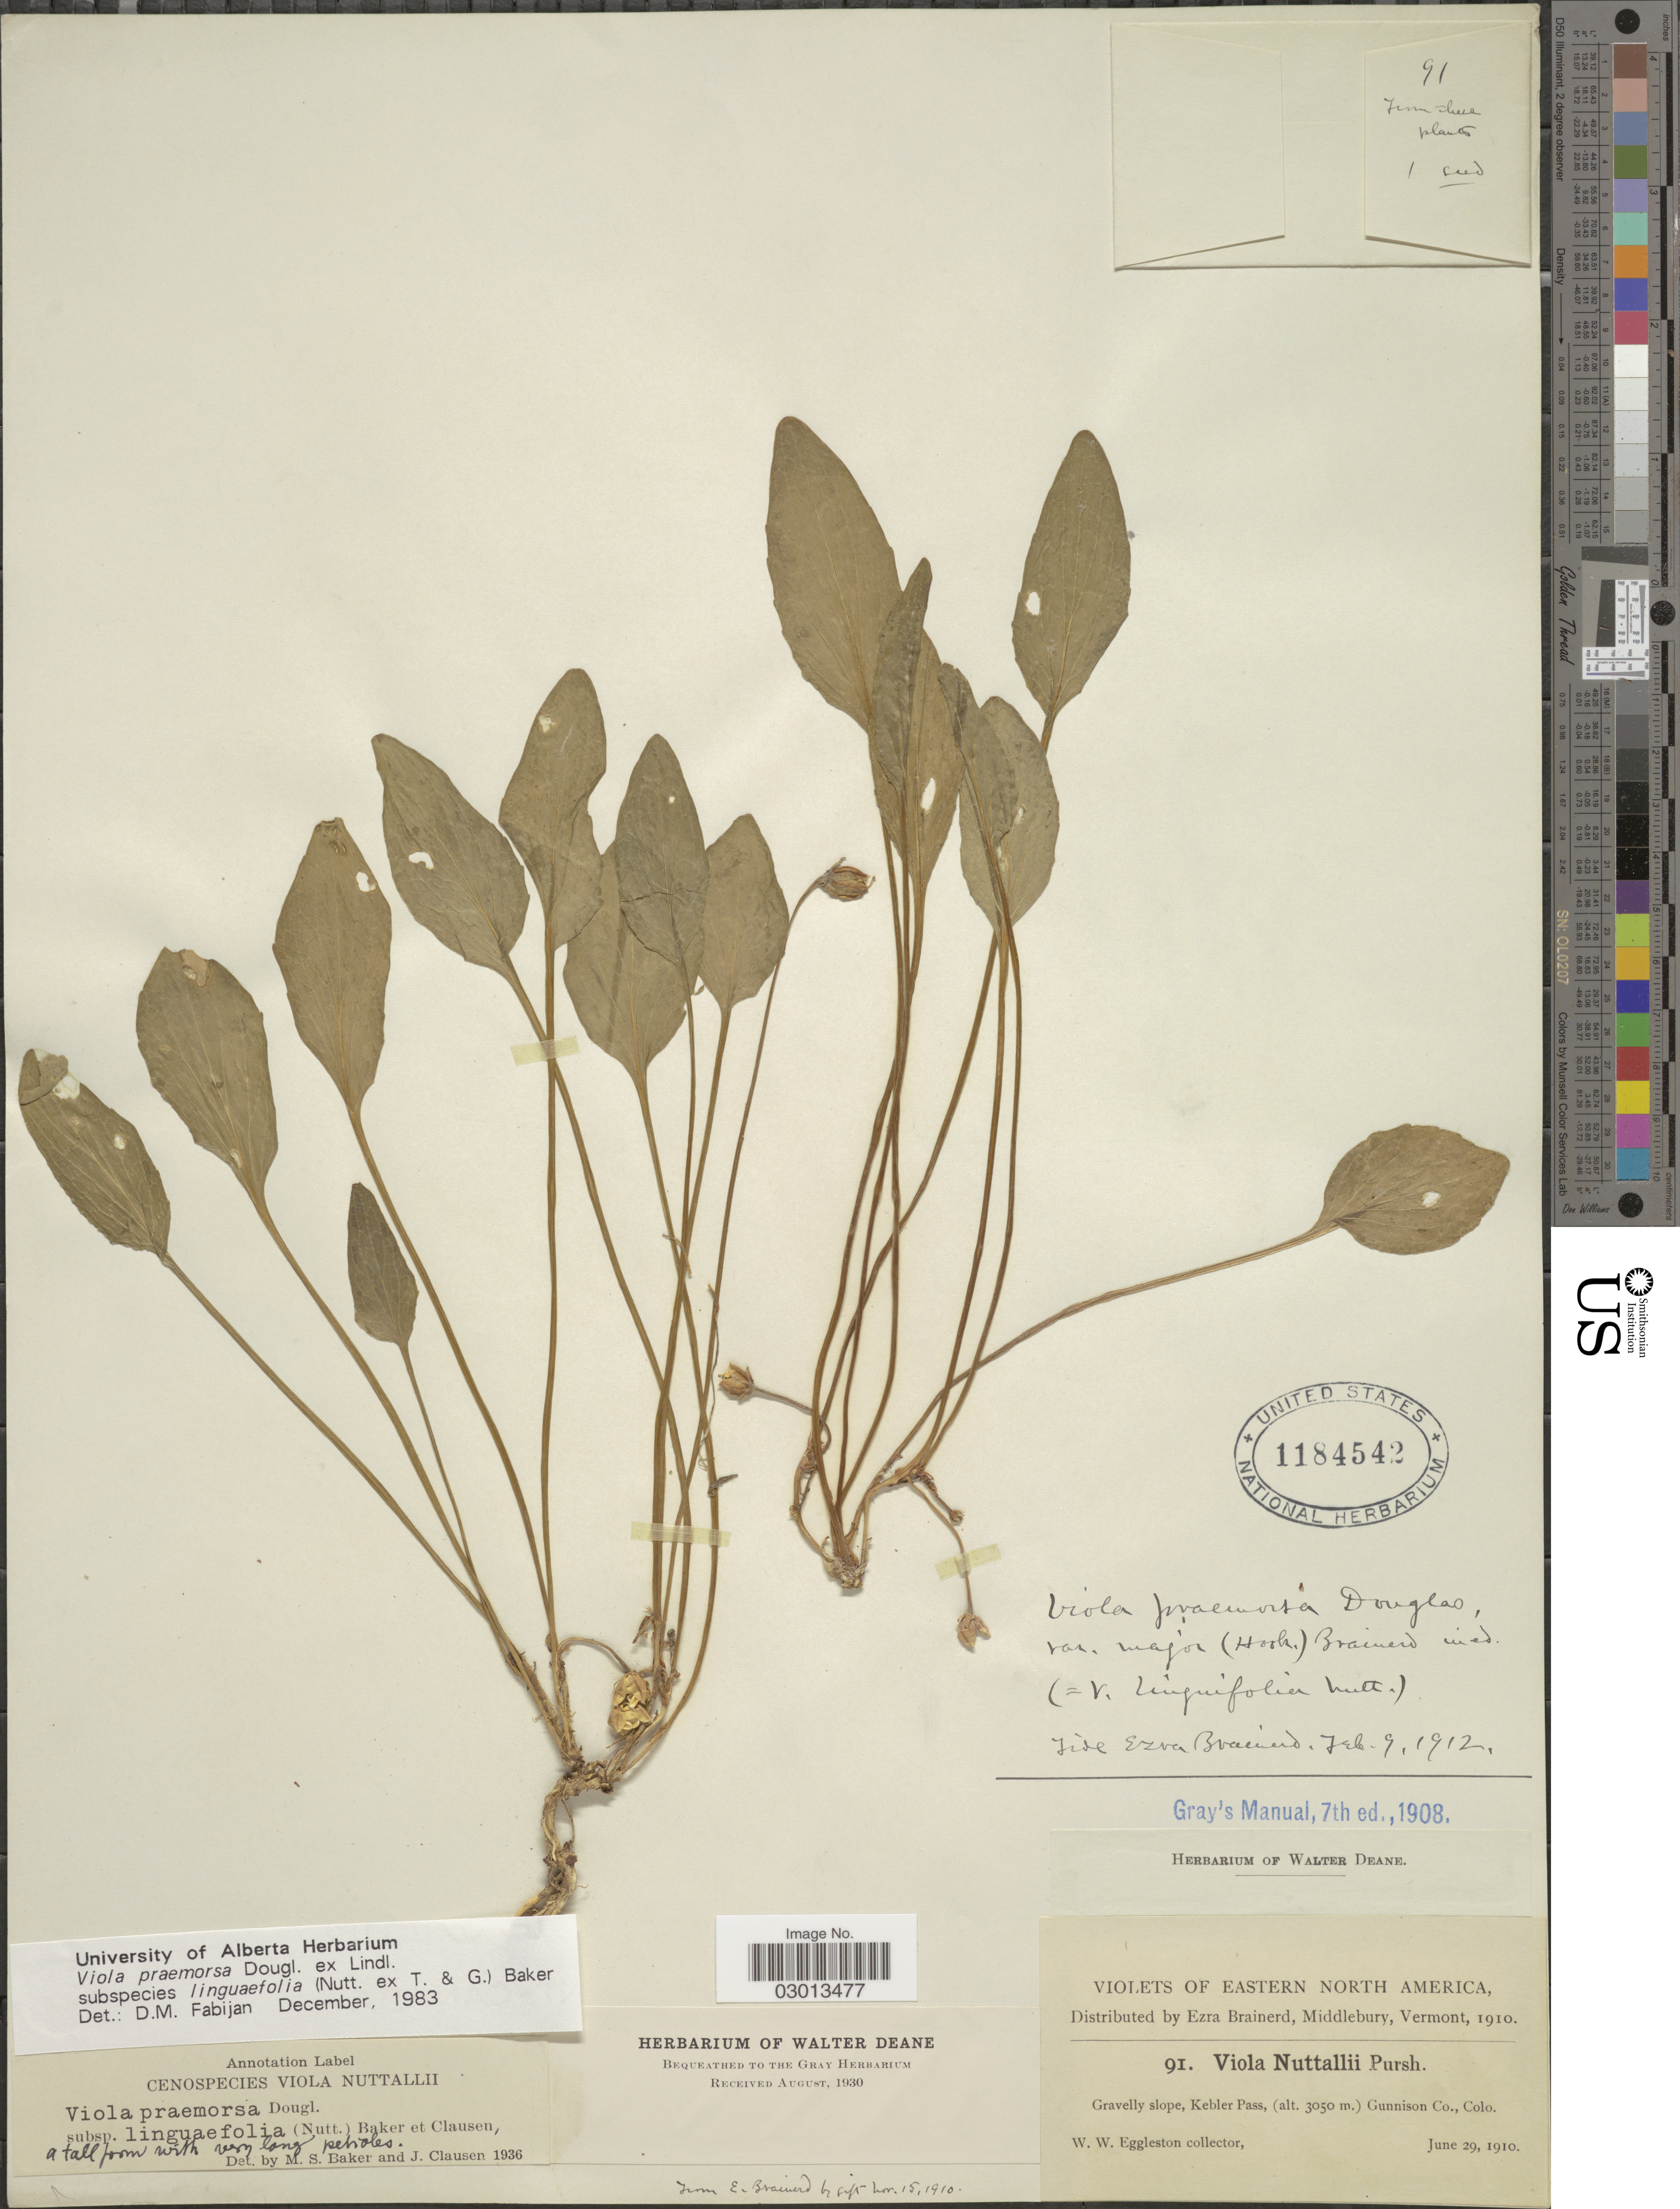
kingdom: Plantae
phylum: Tracheophyta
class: Magnoliopsida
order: Malpighiales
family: Violaceae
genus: Viola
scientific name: Viola praemorsa subsp. linguifolia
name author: (Nutt.) M.S. Baker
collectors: W. W. Eggleston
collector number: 91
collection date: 1910-06-29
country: United States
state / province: Colorado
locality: Eastern North America. Kebler Pass. Gunnison Co.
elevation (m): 3050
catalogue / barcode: US 1184542